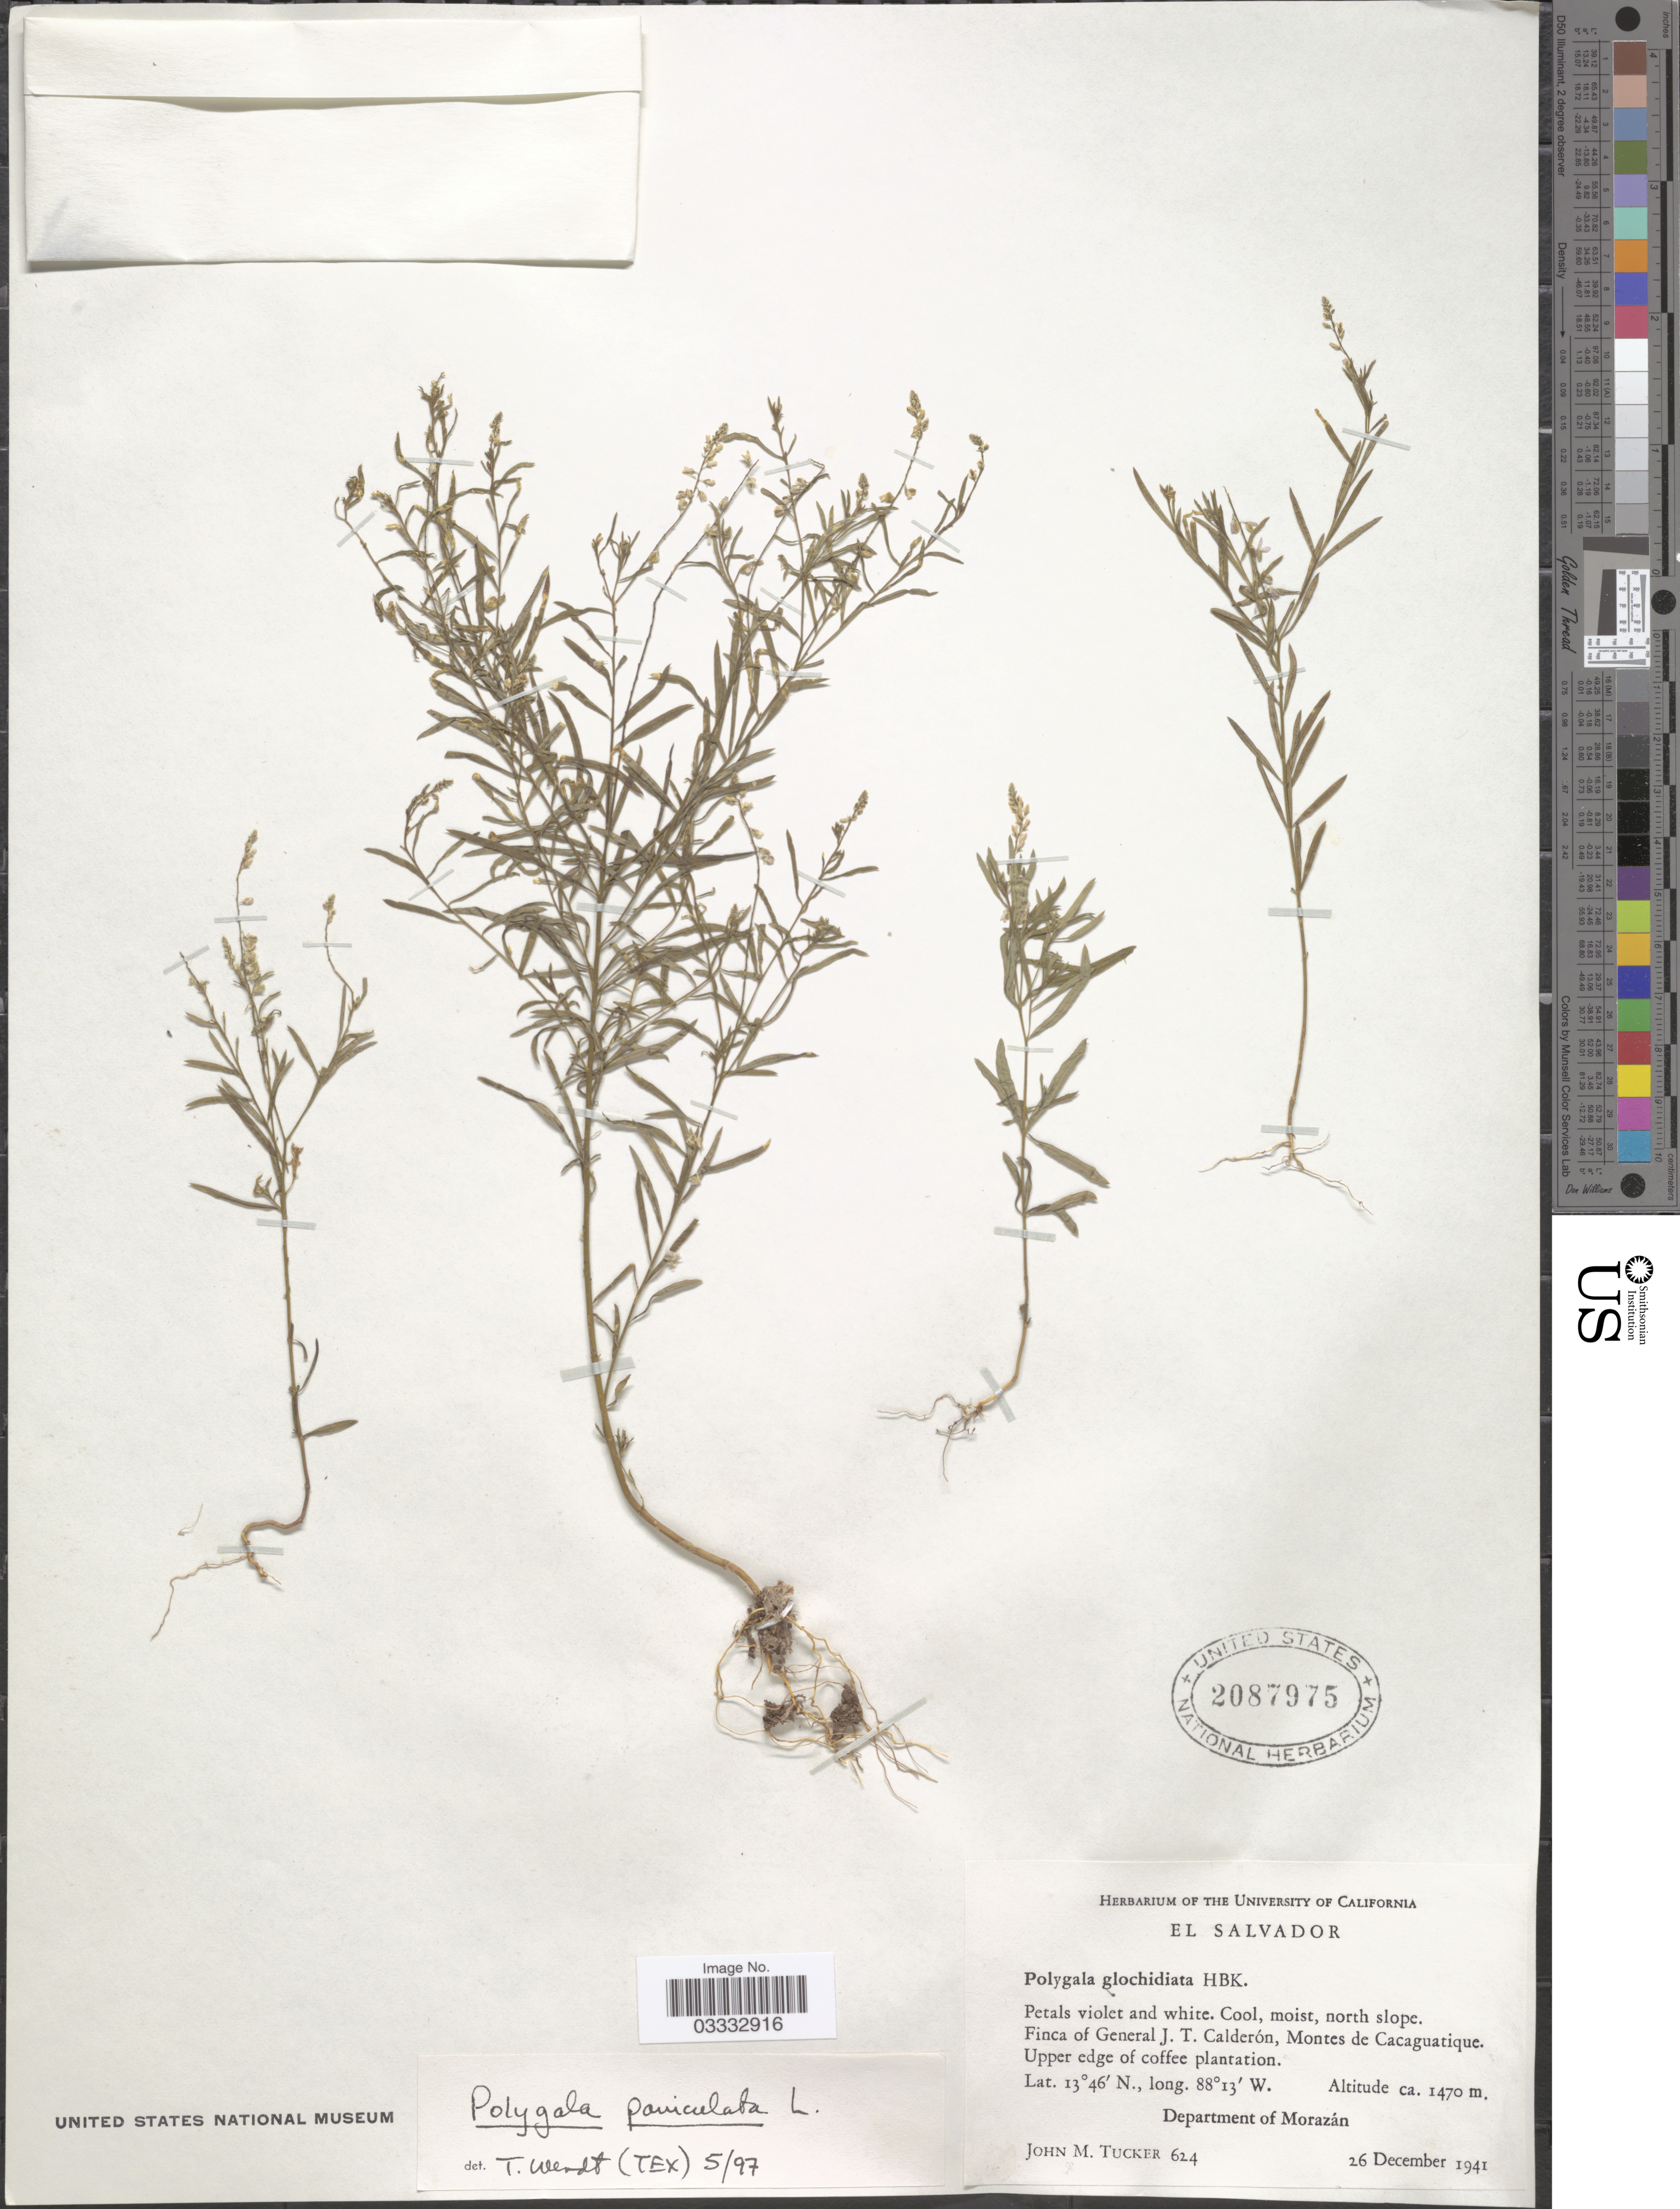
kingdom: Plantae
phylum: Tracheophyta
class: Magnoliopsida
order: Fabales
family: Polygalaceae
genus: Polygala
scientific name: Polygala paniculata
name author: L.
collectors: J. M. Tucker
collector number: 624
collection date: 1941-12-26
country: El Salvador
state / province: Morazan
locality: Finca of General J. T. Calderón, Montes de Cacaguatique. Upper edge of coffee plantation. Department of Morazán.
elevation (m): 1470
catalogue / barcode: US 2087975